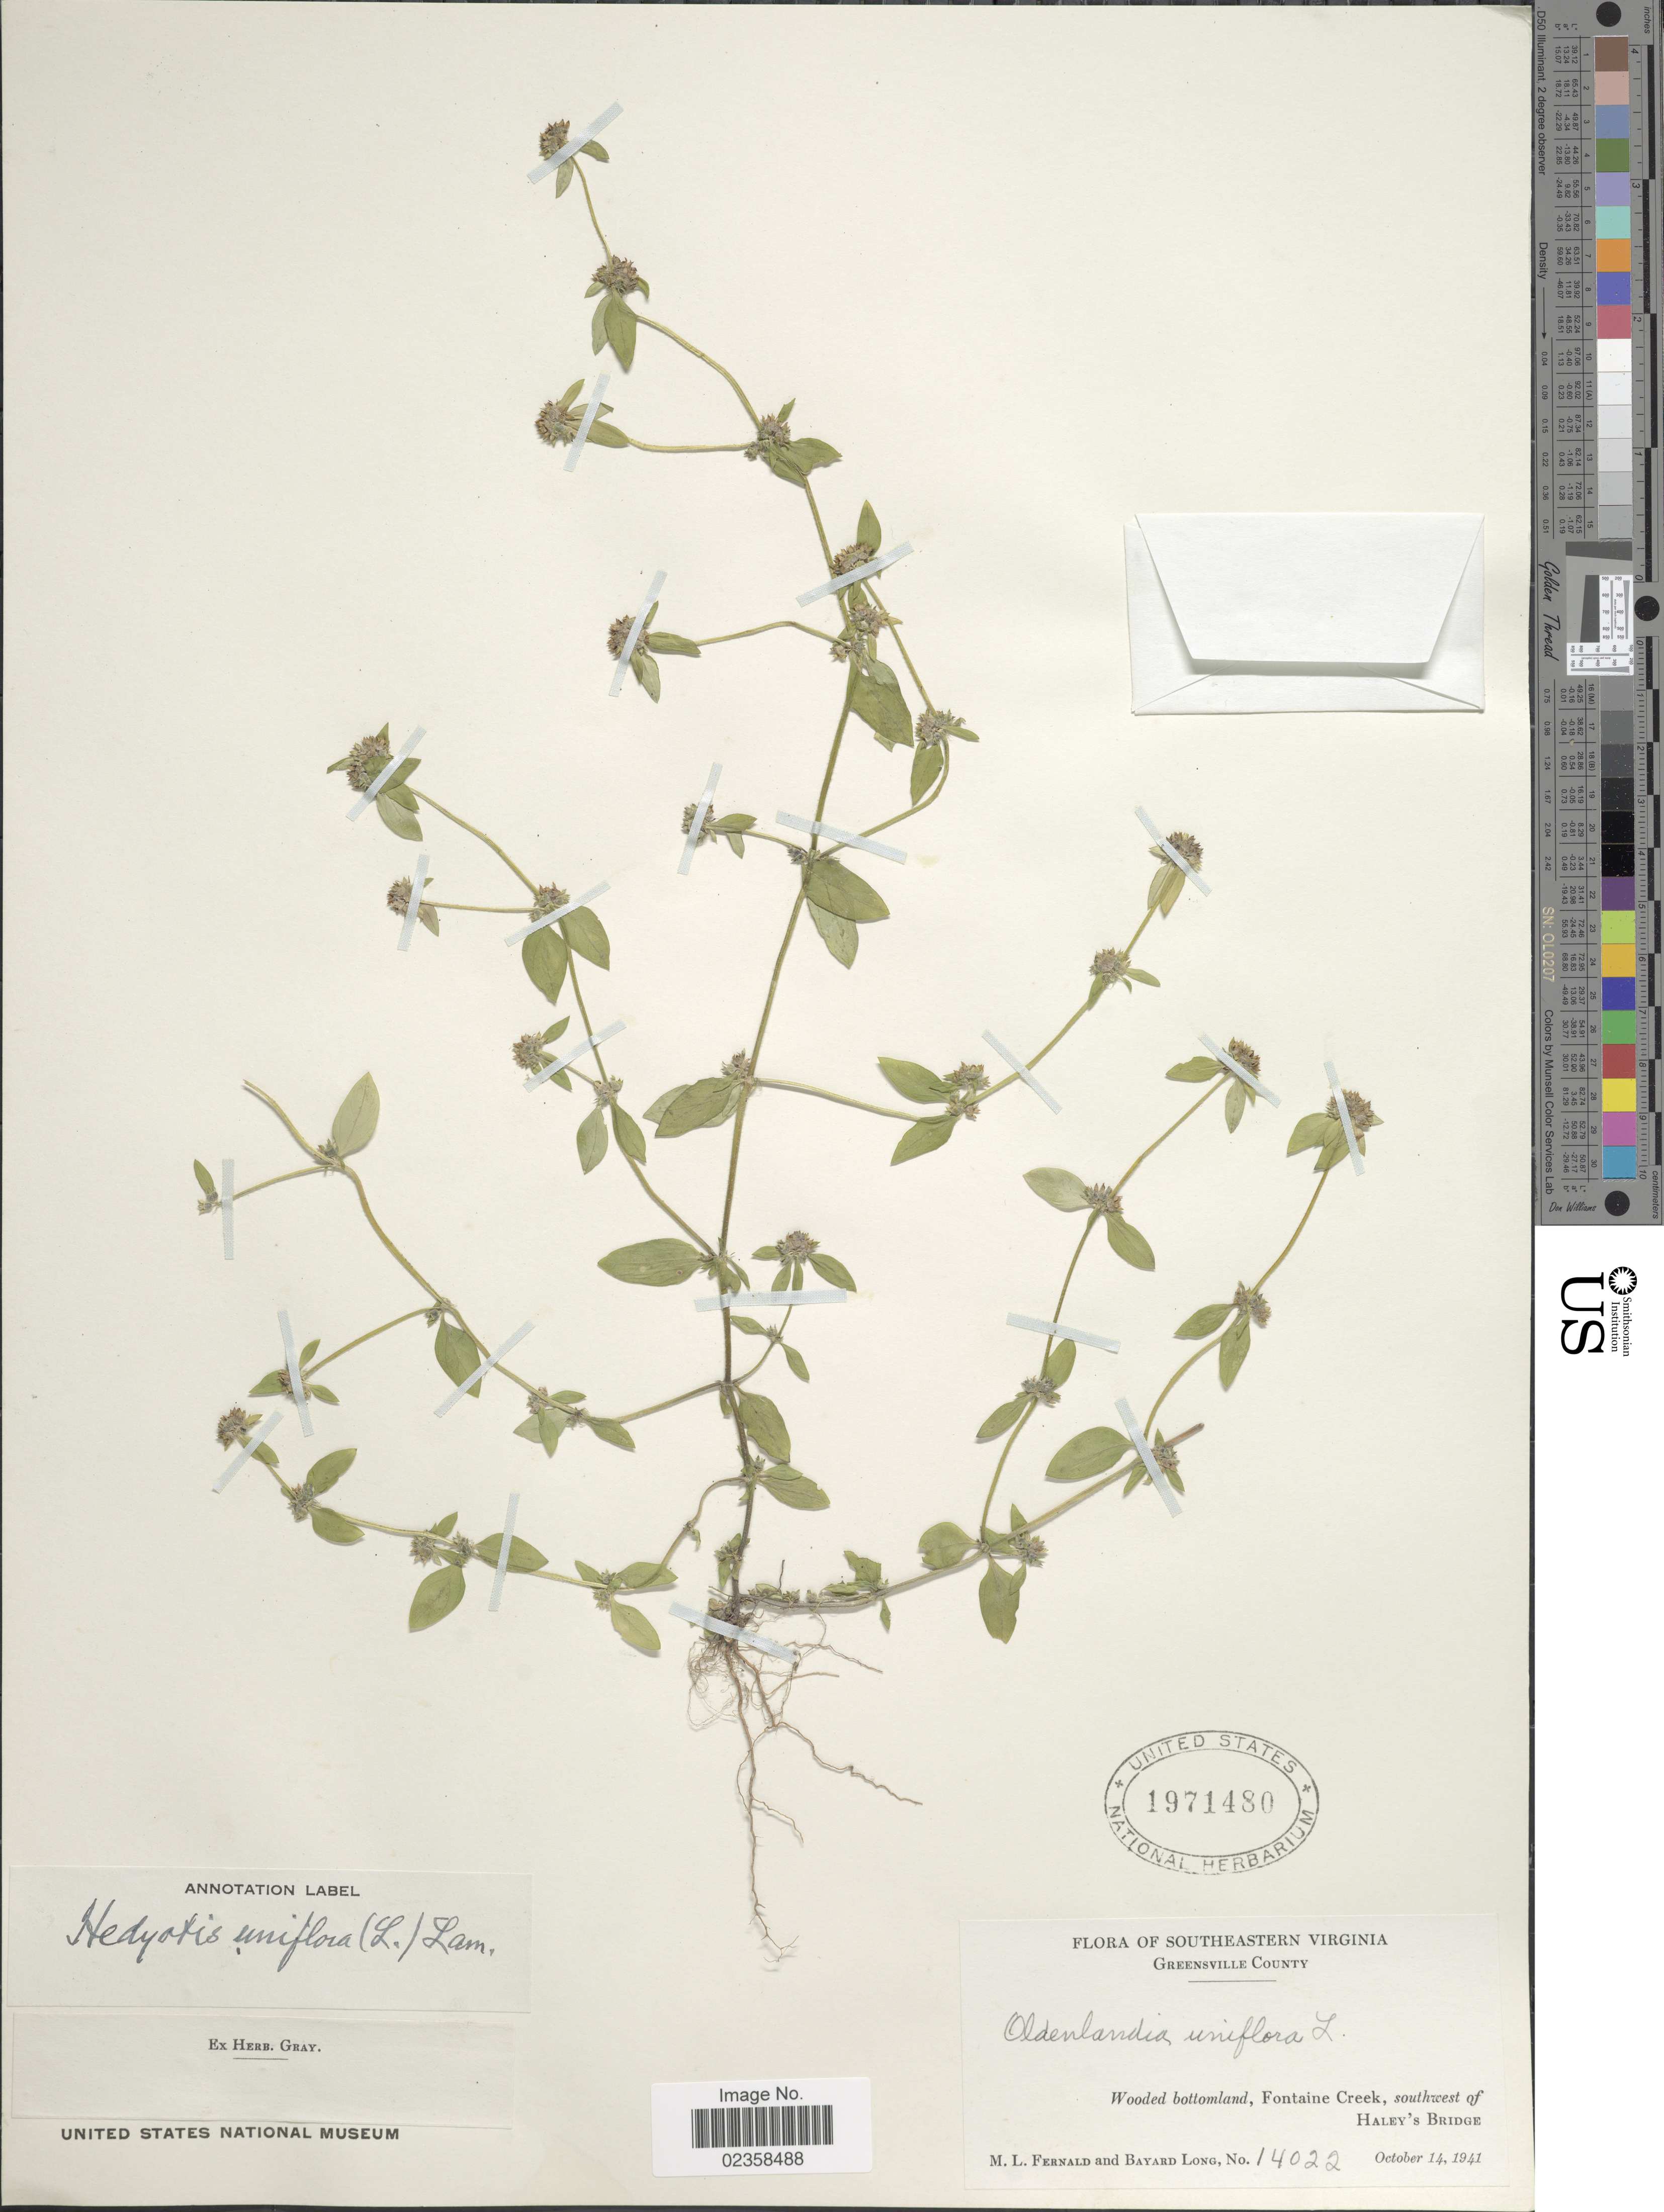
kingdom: Plantae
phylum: Tracheophyta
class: Magnoliopsida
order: Gentianales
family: Rubiaceae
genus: Oldenlandia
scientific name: Oldenlandia uniflora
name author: L.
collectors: M. L. Fernald & B. Long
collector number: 14022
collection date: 1941-10-14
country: United States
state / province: Virginia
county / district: Greensville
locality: Southeastern Virginia, Greensville County, Wooded bottomland, Fontaine CReek, southwest of Haley's Bridge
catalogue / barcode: US 1971480